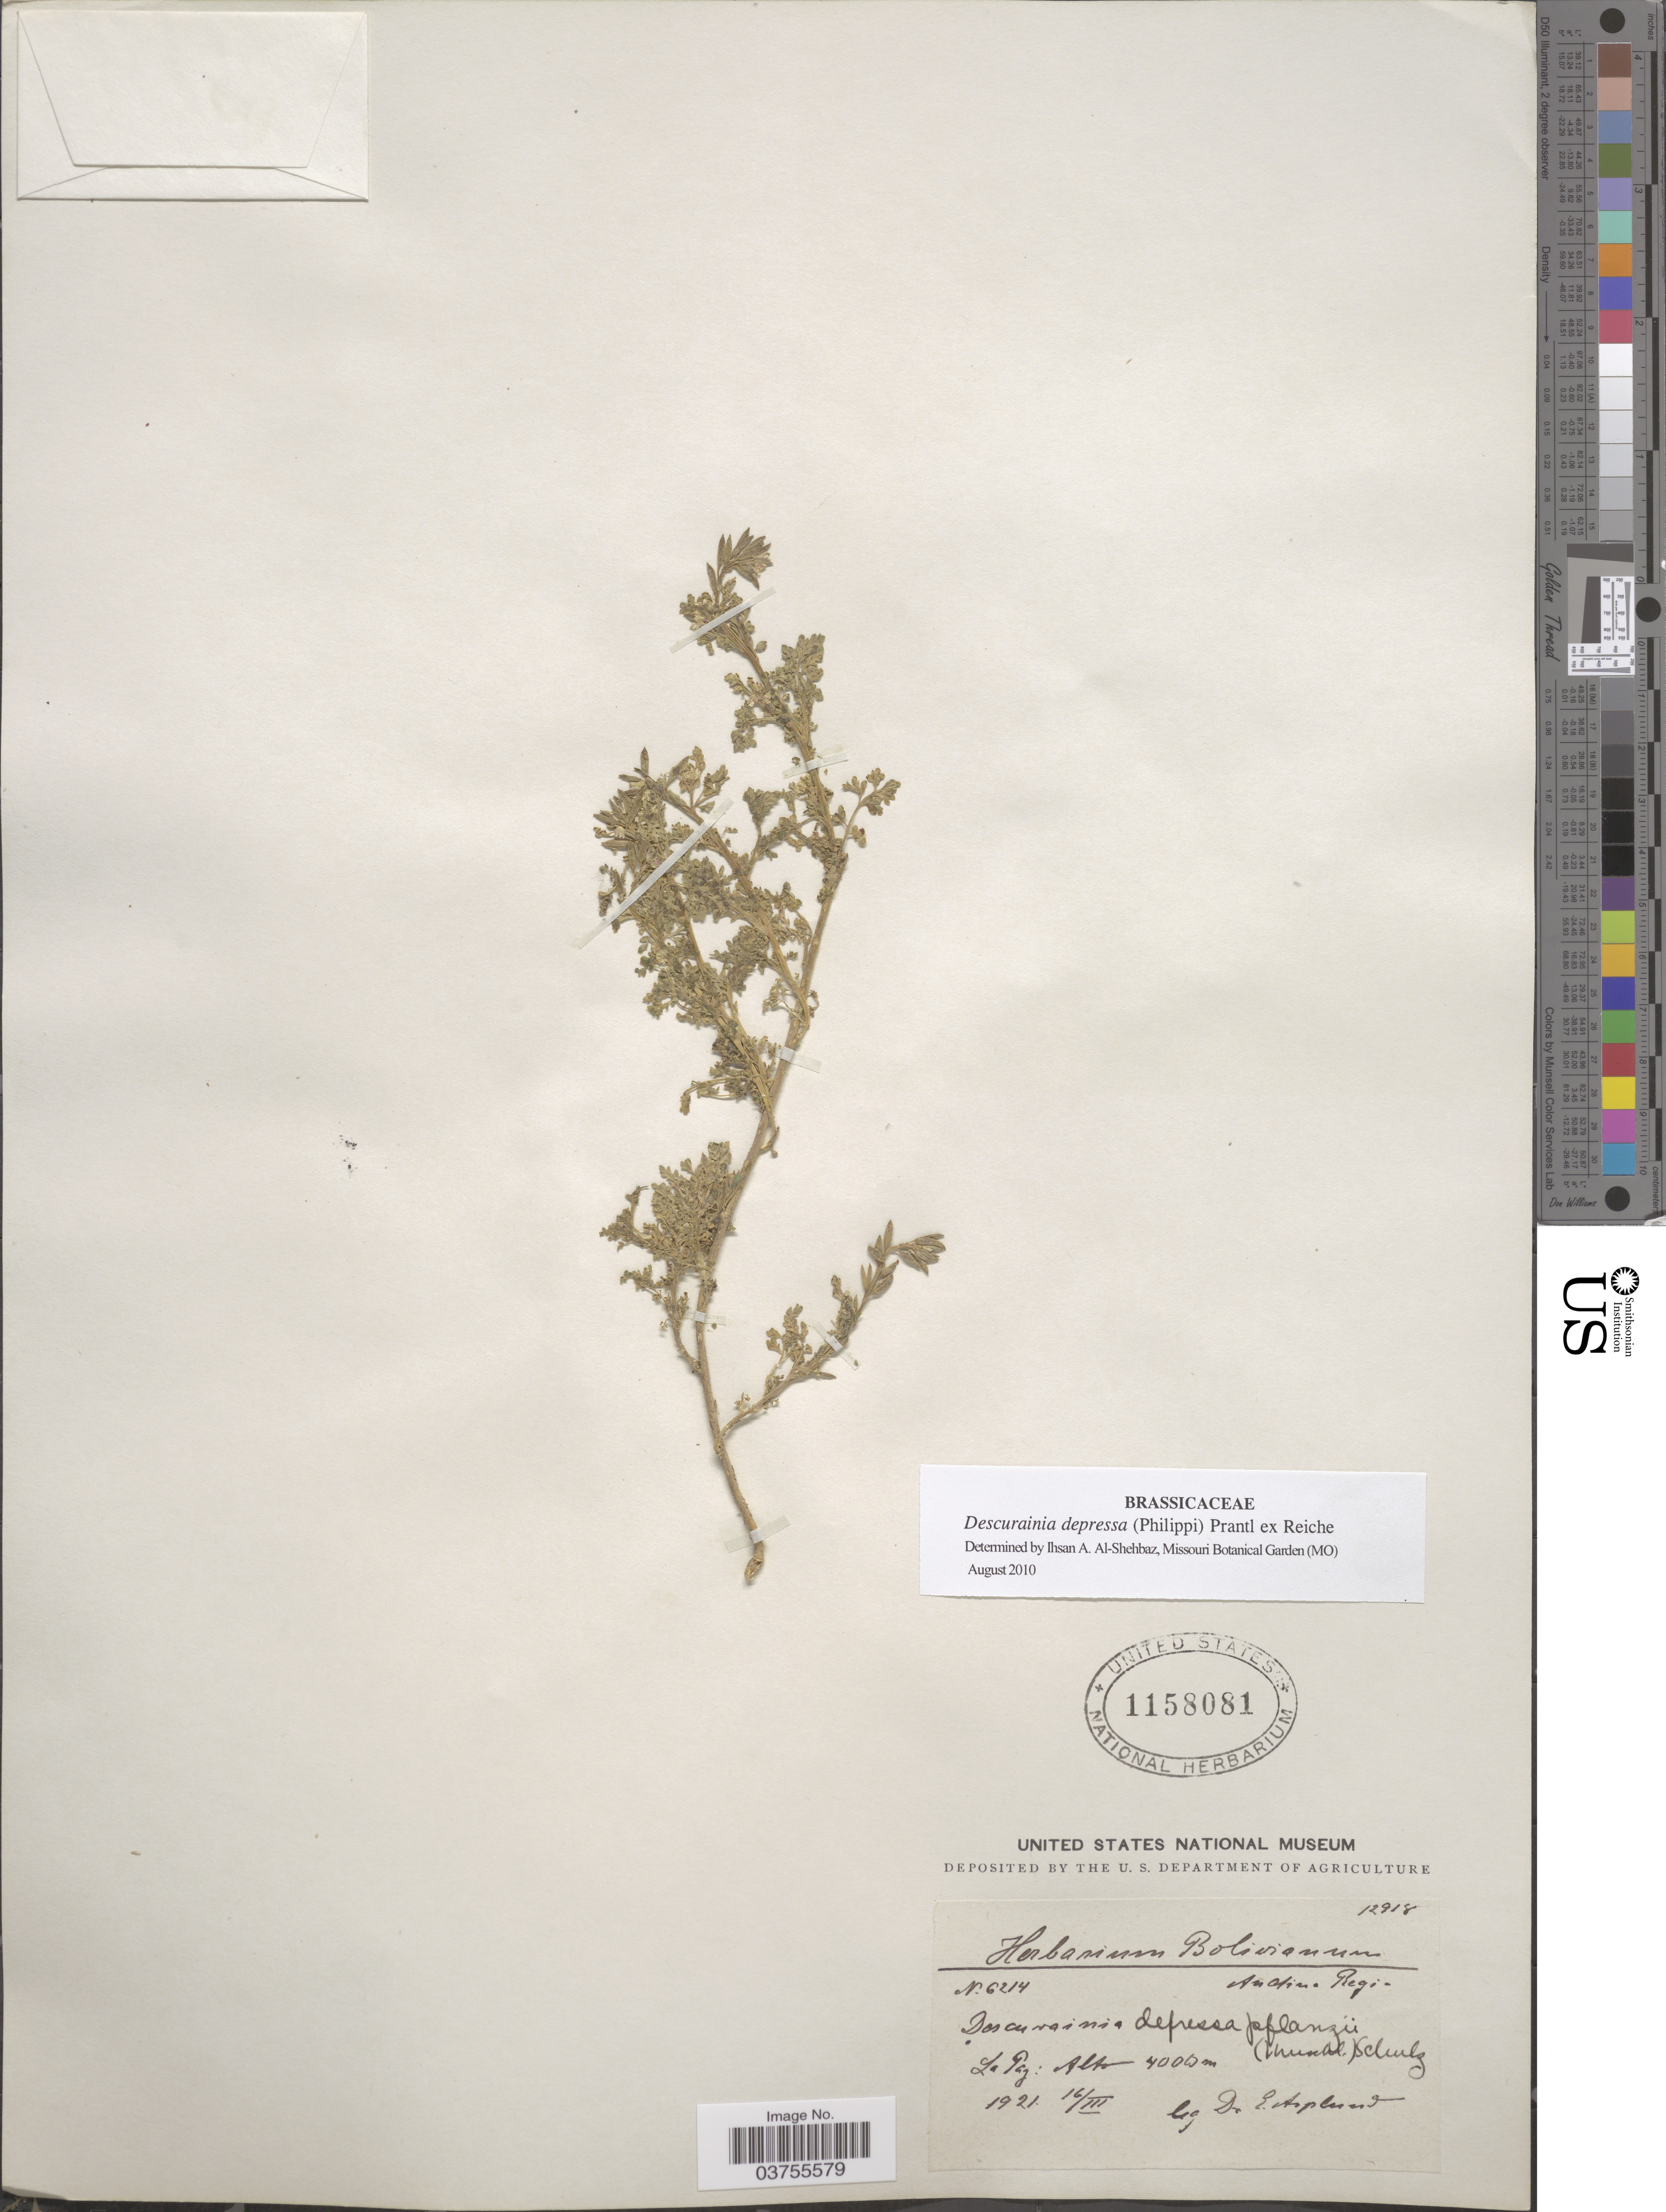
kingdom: Plantae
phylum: Tracheophyta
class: Magnoliopsida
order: Brassicales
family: Brassicaceae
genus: Descurainia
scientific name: Descurainia depressa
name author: (Phil. & C.A. Mey.) Prantl ex Reiche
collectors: E. Asplund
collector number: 6214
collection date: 1921-03-16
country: Bolivia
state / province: La Paz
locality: Andine Region. La Paz: Alto.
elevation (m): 4000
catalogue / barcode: US 1158081